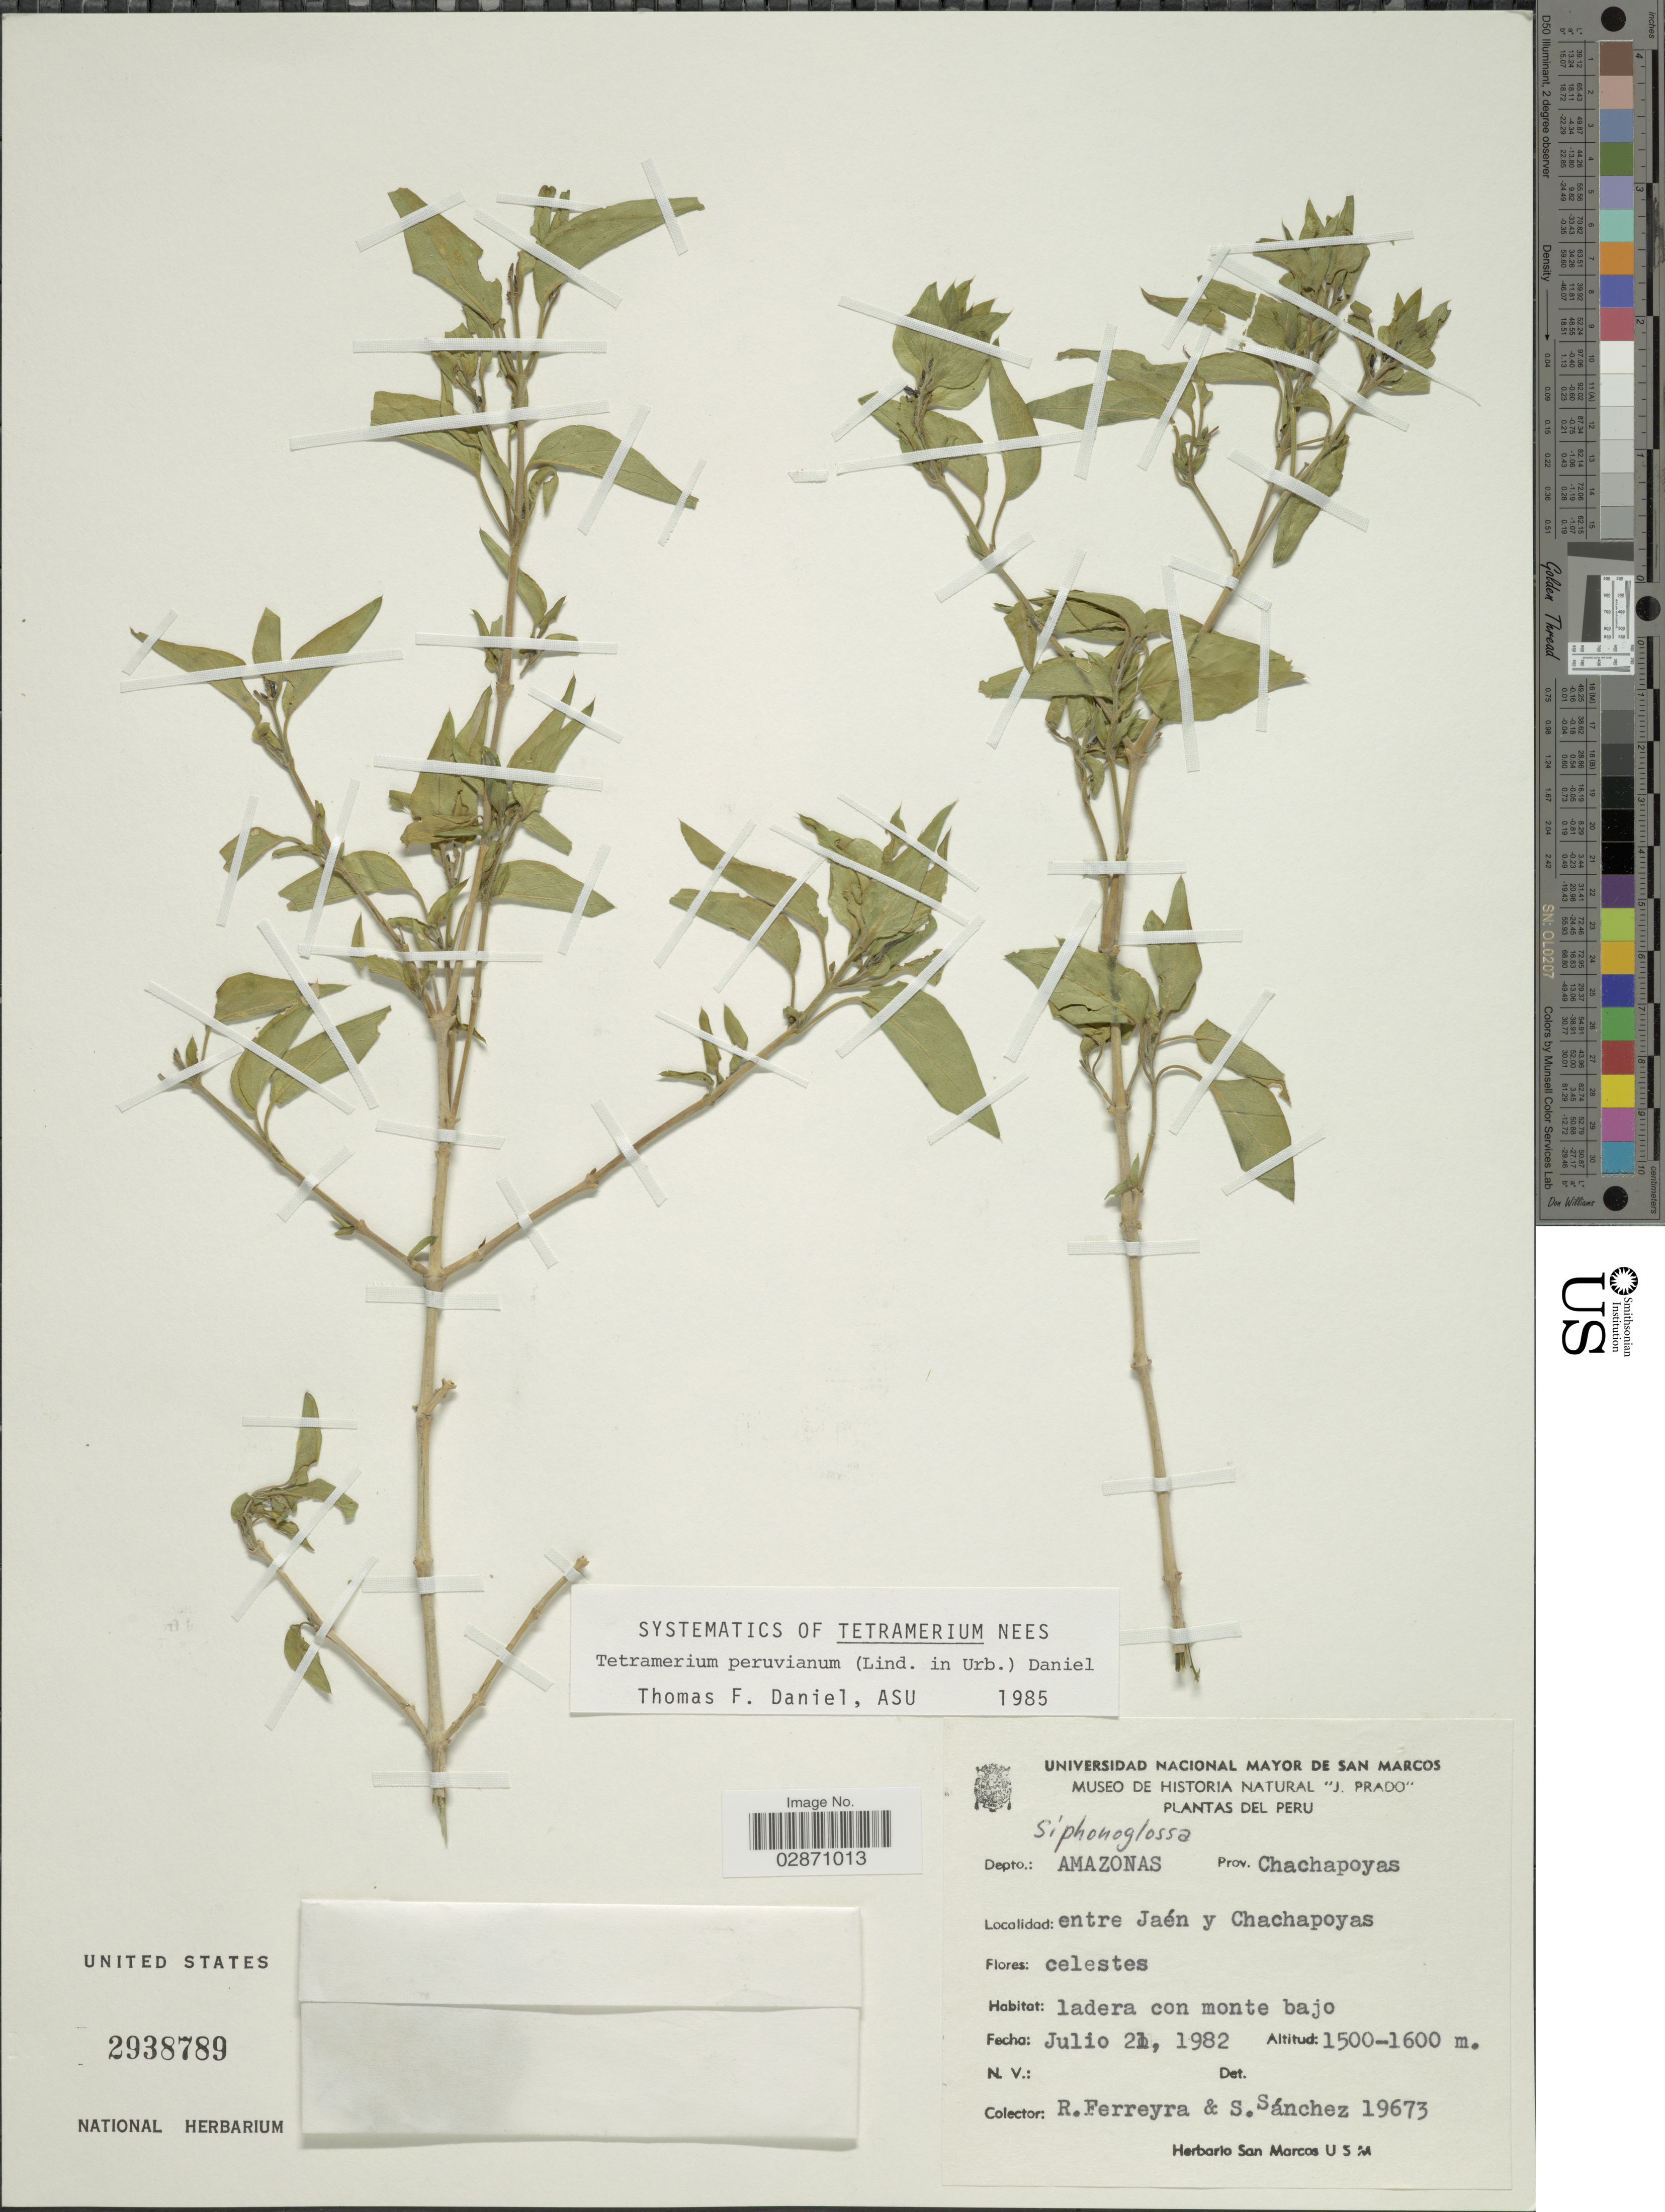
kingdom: Plantae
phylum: Tracheophyta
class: Magnoliopsida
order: Lamiales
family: Acanthaceae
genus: Tetramerium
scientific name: Tetramerium peruvianum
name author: (Lindau) T.F. Daniel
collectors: R. A. Ferreyra & S. Sanchez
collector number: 19673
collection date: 1982-07-21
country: Peru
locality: Entre Jaén y Chachapoyas.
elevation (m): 1500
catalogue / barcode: US 2938789